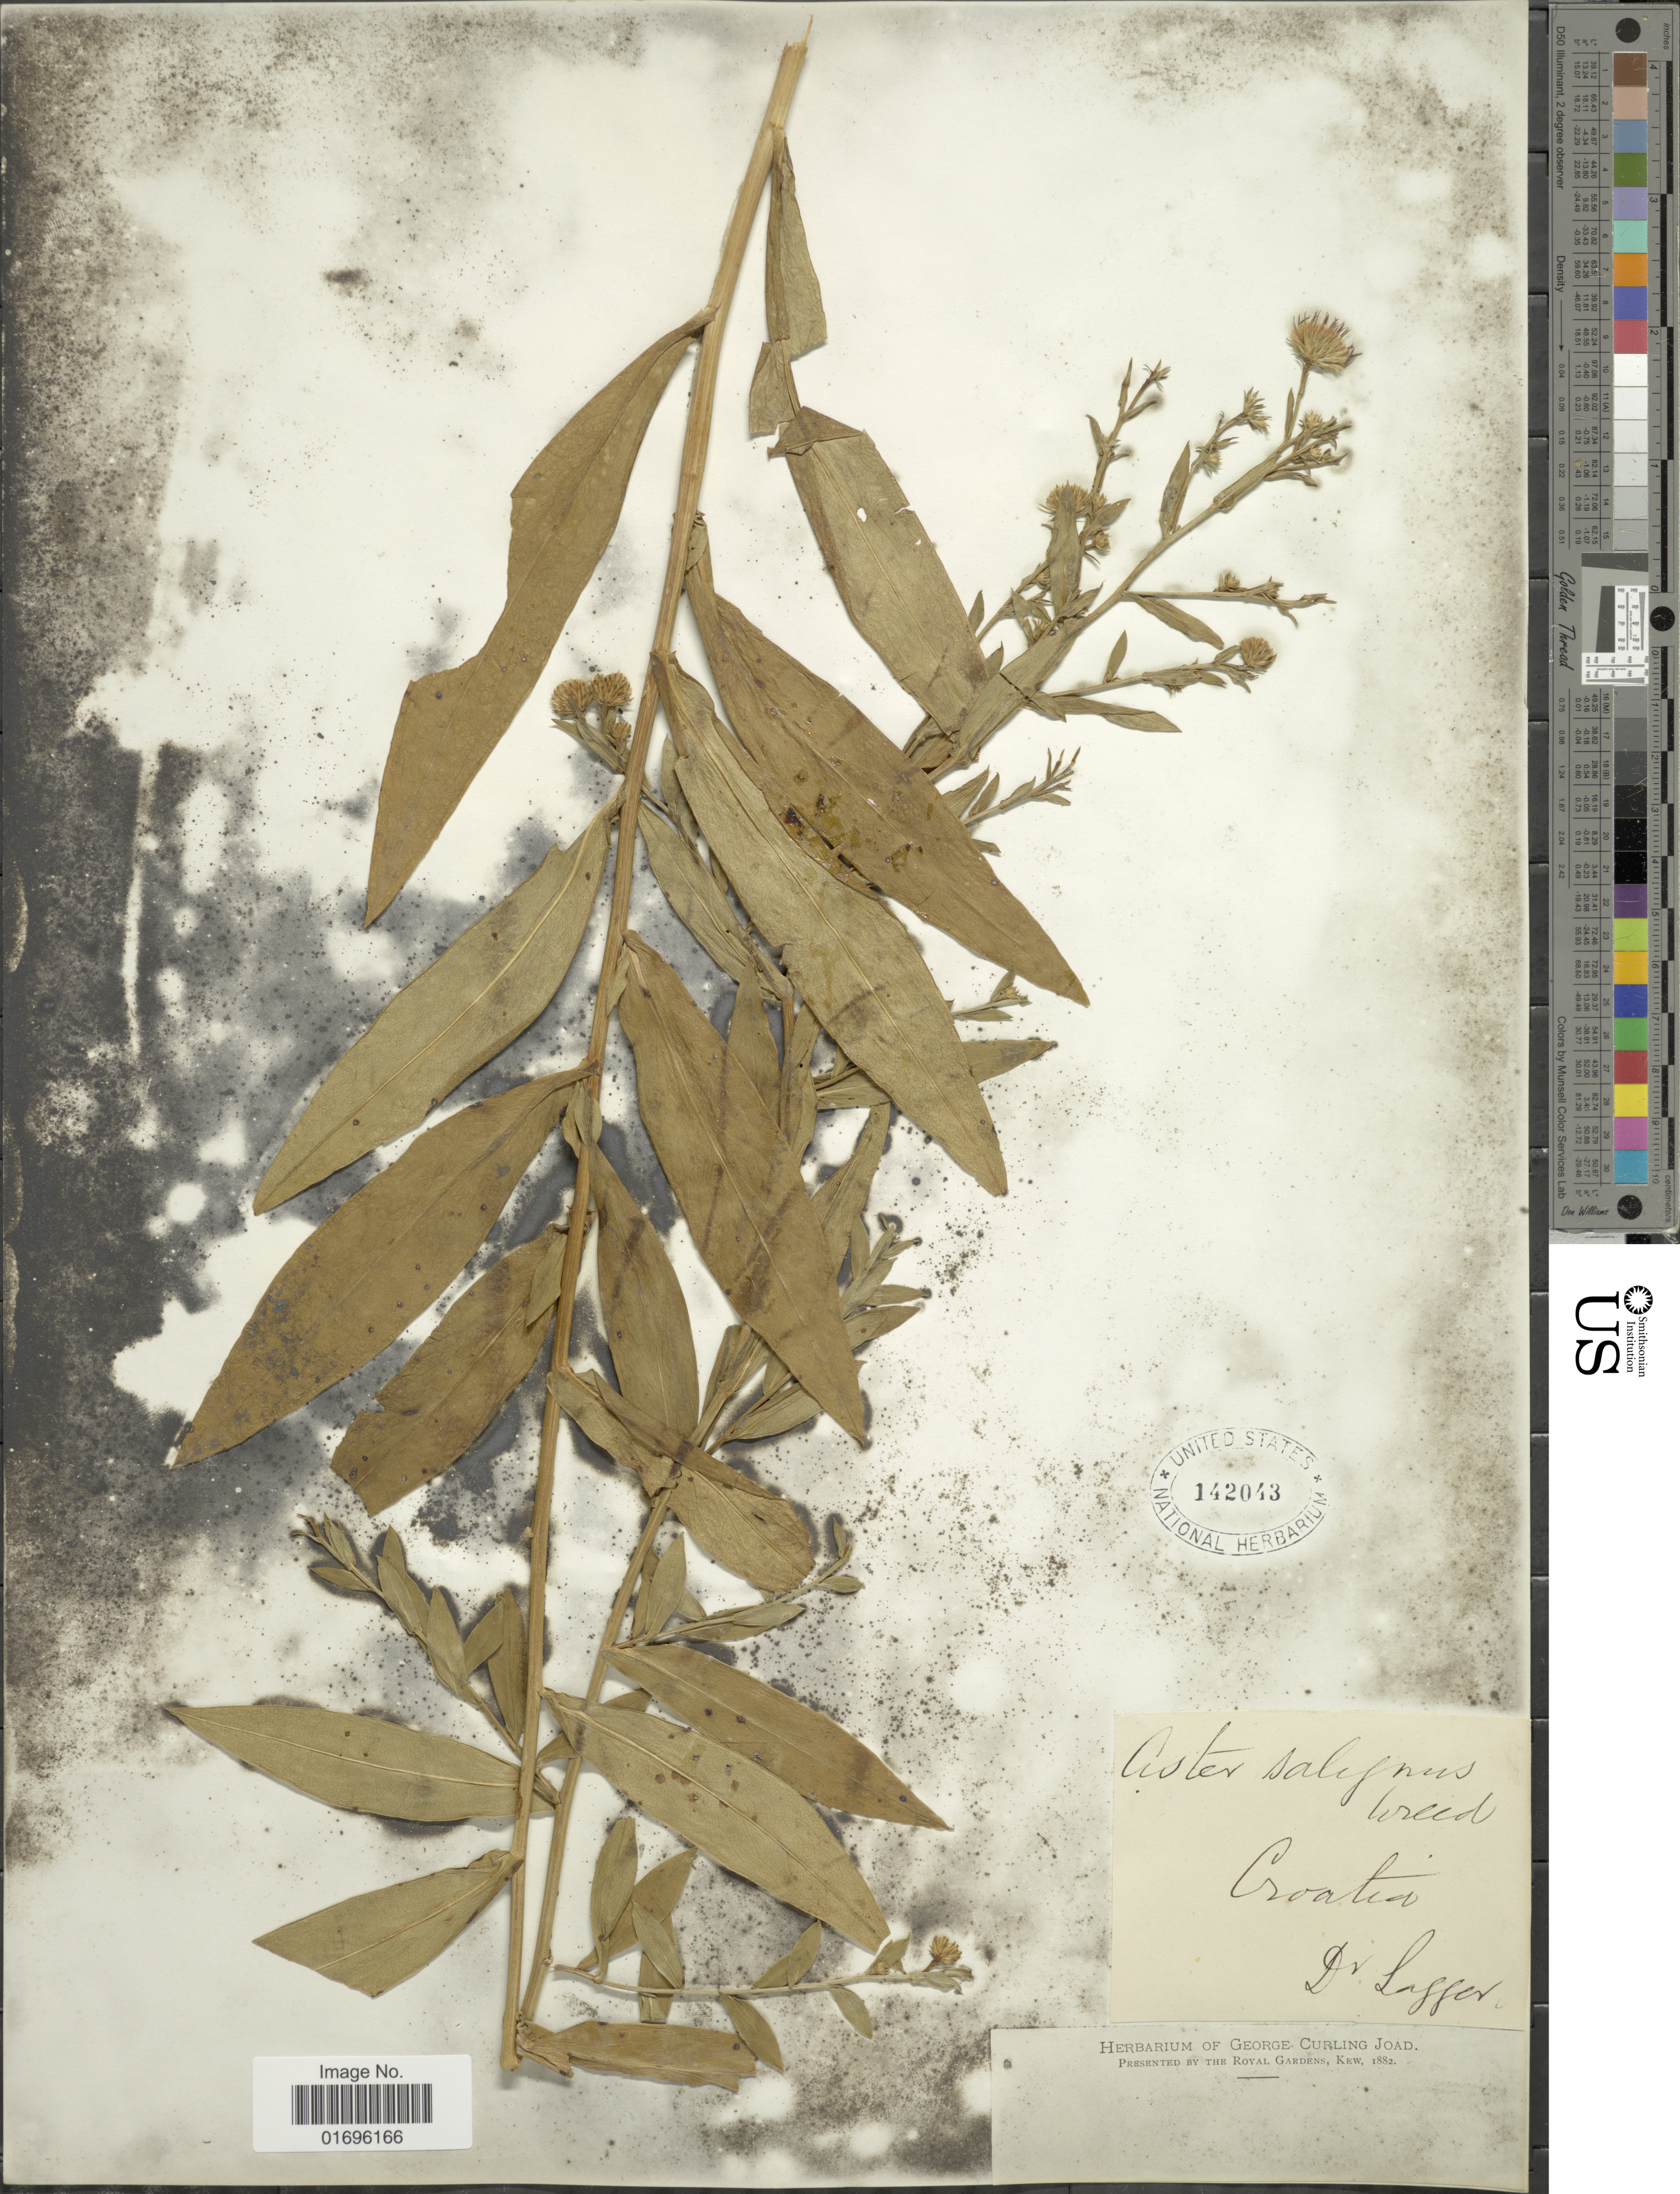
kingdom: Plantae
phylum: Tracheophyta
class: Magnoliopsida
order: Asterales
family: Asteraceae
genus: Aster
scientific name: Aster salignus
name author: Willd.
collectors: D. Lagger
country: Croatia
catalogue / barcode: US 142043